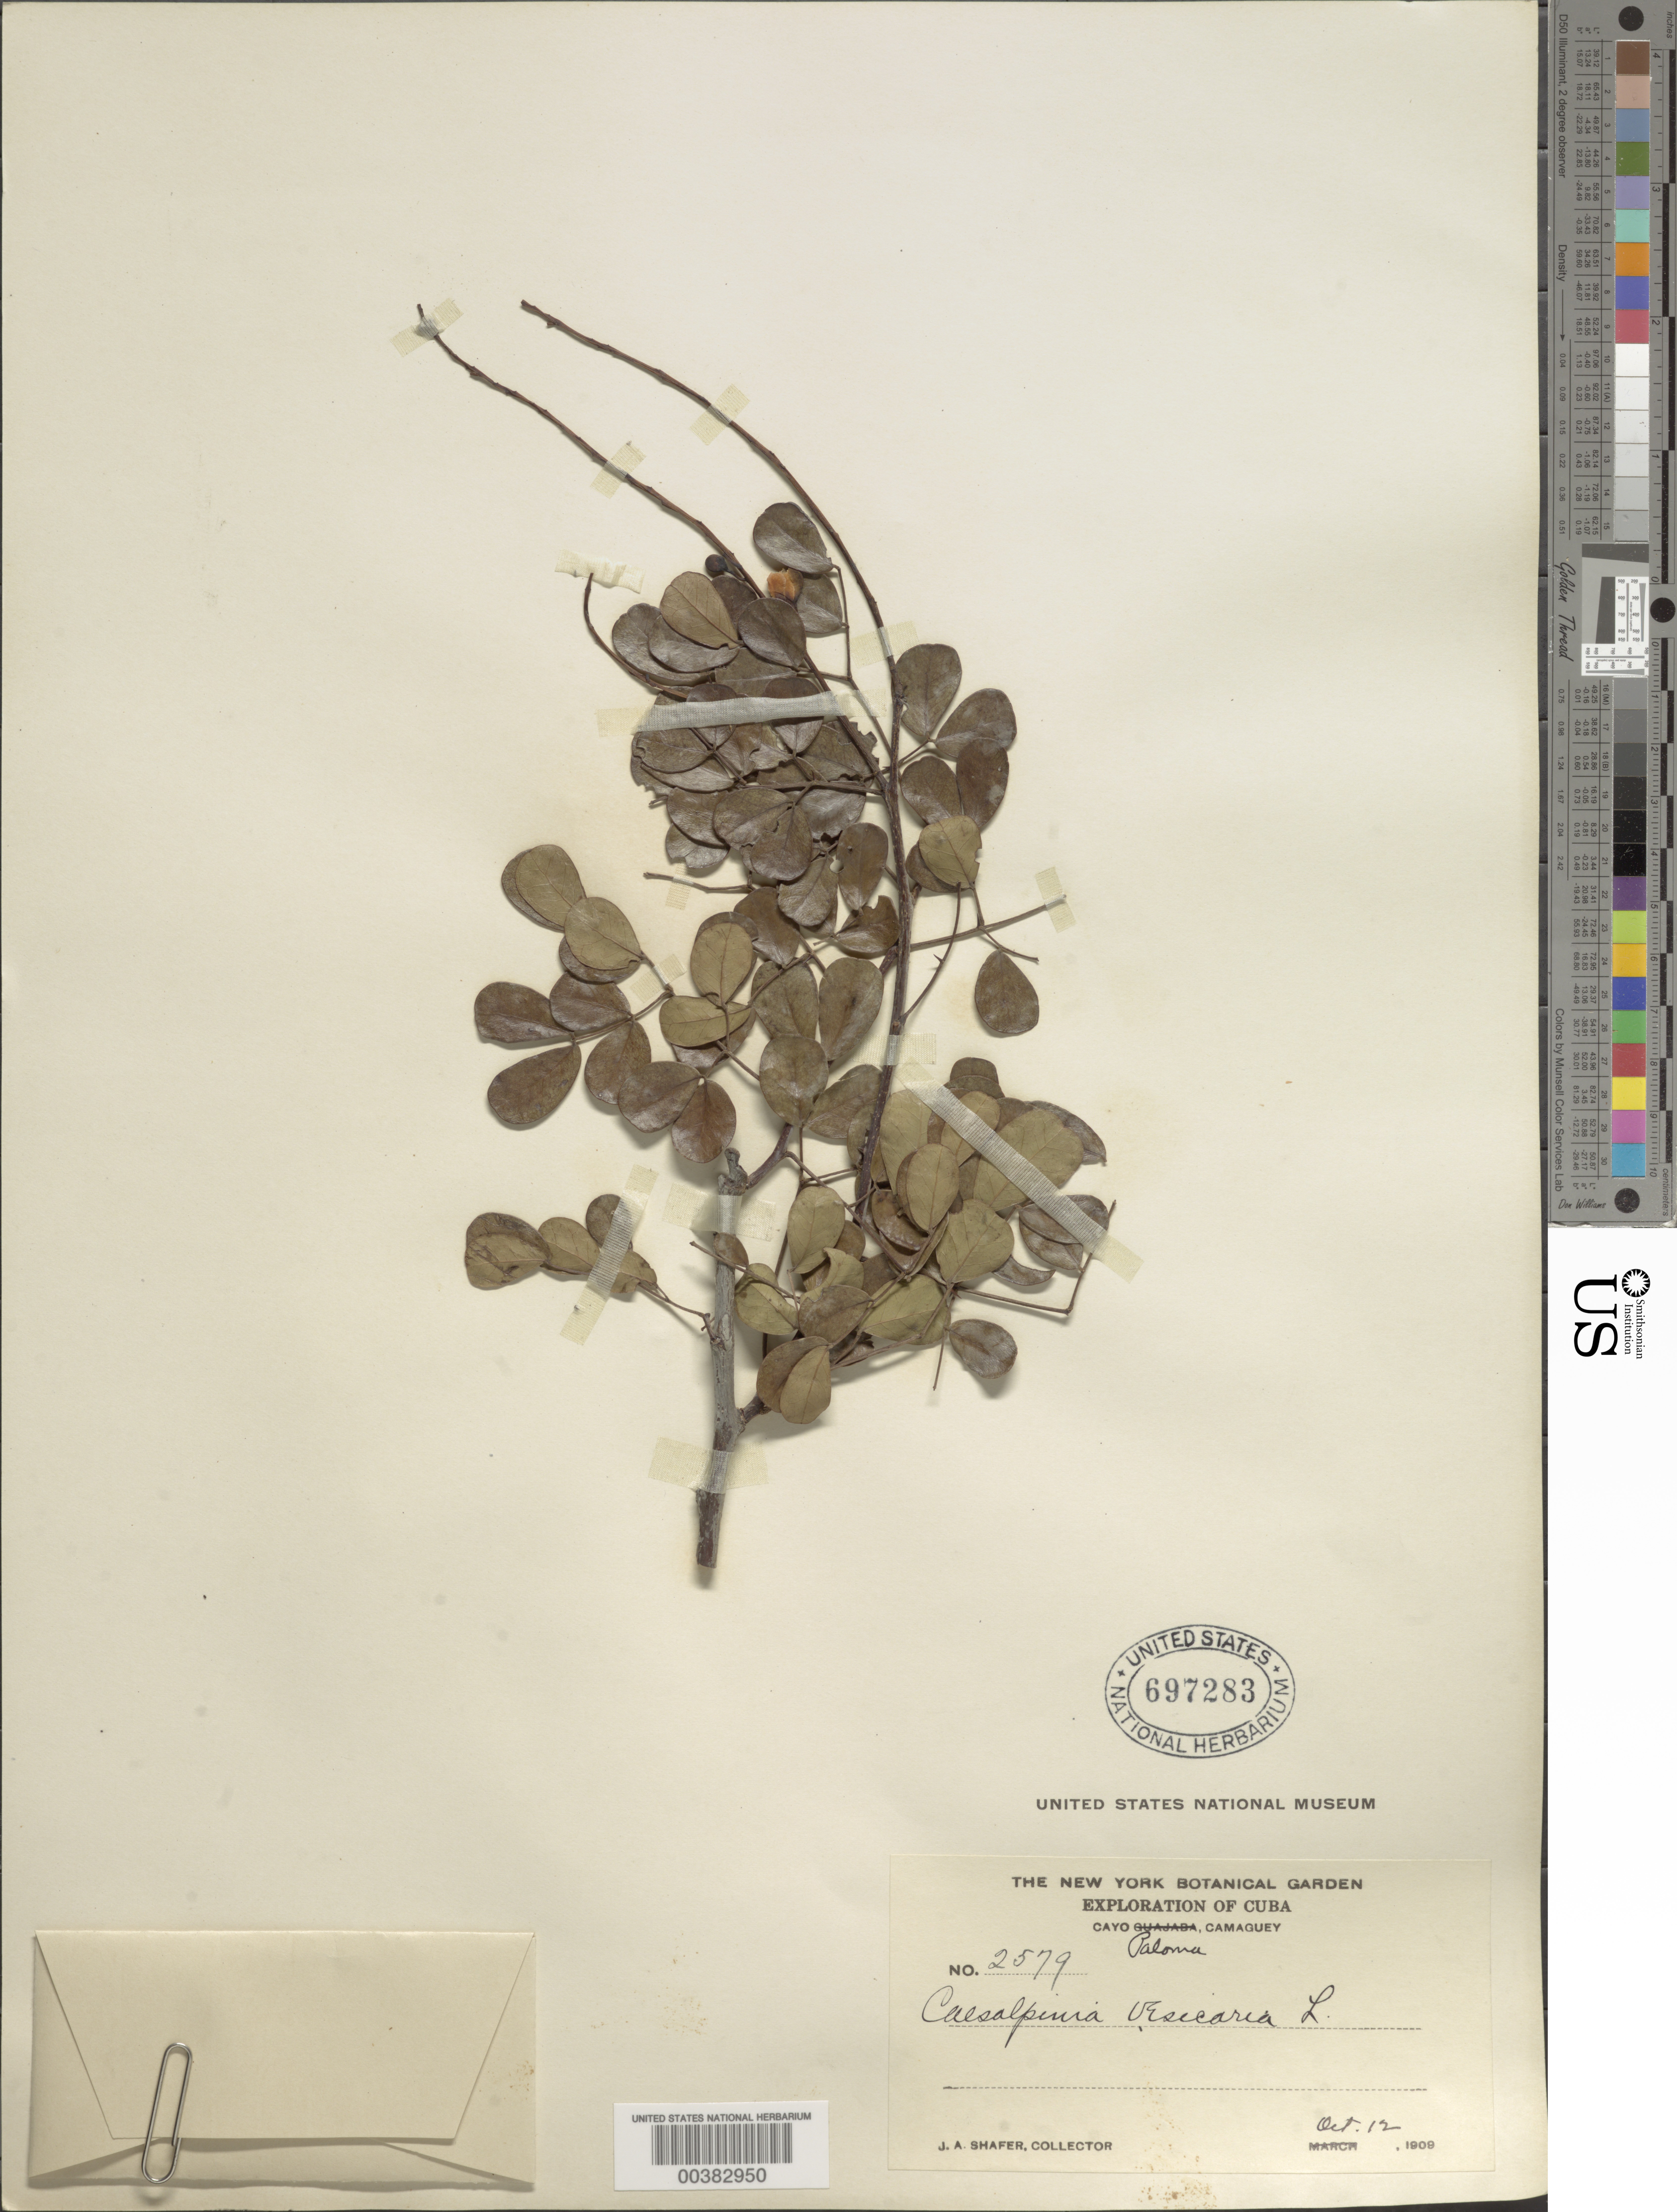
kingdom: Plantae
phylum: Tracheophyta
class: Magnoliopsida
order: Fabales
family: Fabaceae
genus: Tara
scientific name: Tara vesicaria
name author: (L.) Molinari et al.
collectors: J. A. Shafer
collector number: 2579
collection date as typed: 12 Oct 1909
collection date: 1909-10-12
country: Cuba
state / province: Camagüey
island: Greater Antilles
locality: Cayo Paloma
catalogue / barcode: US 697283